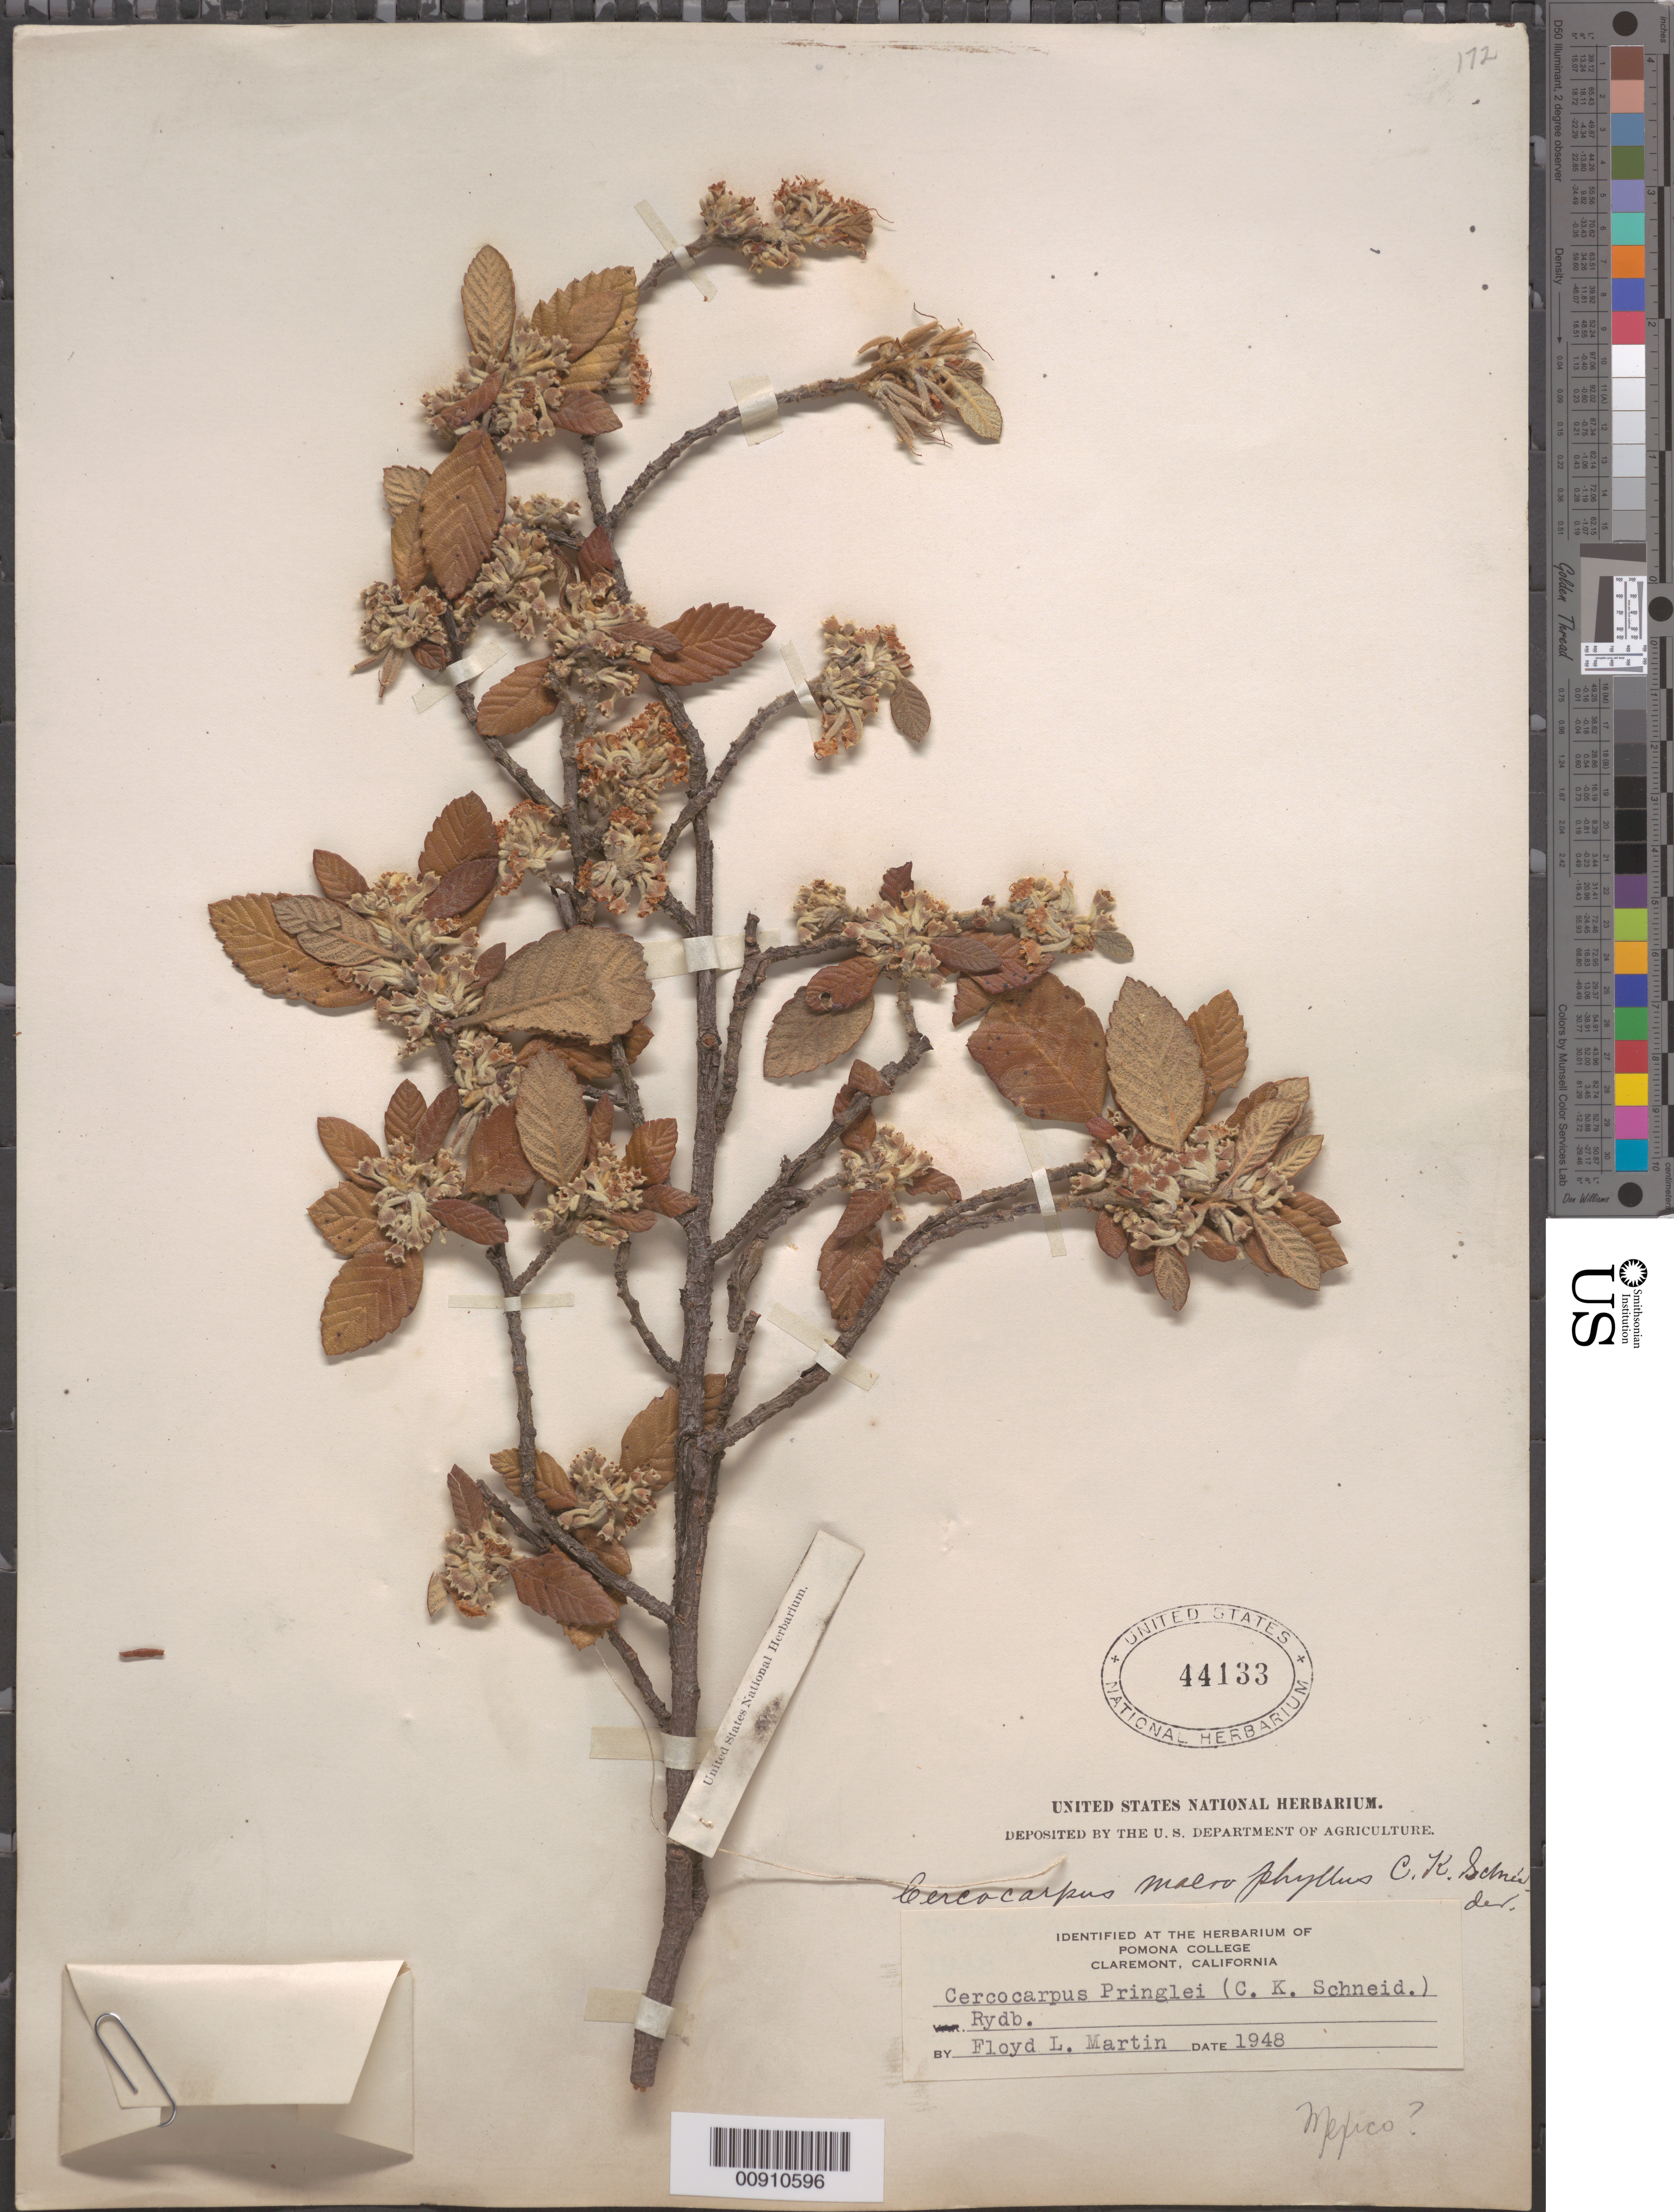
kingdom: Plantae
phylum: Tracheophyta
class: Magnoliopsida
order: Rosales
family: Rosaceae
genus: Cercocarpus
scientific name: Cercocarpus pringlei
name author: (C.K. Schneid.) Rydb.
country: Mexico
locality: Mexico.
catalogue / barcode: US 44133